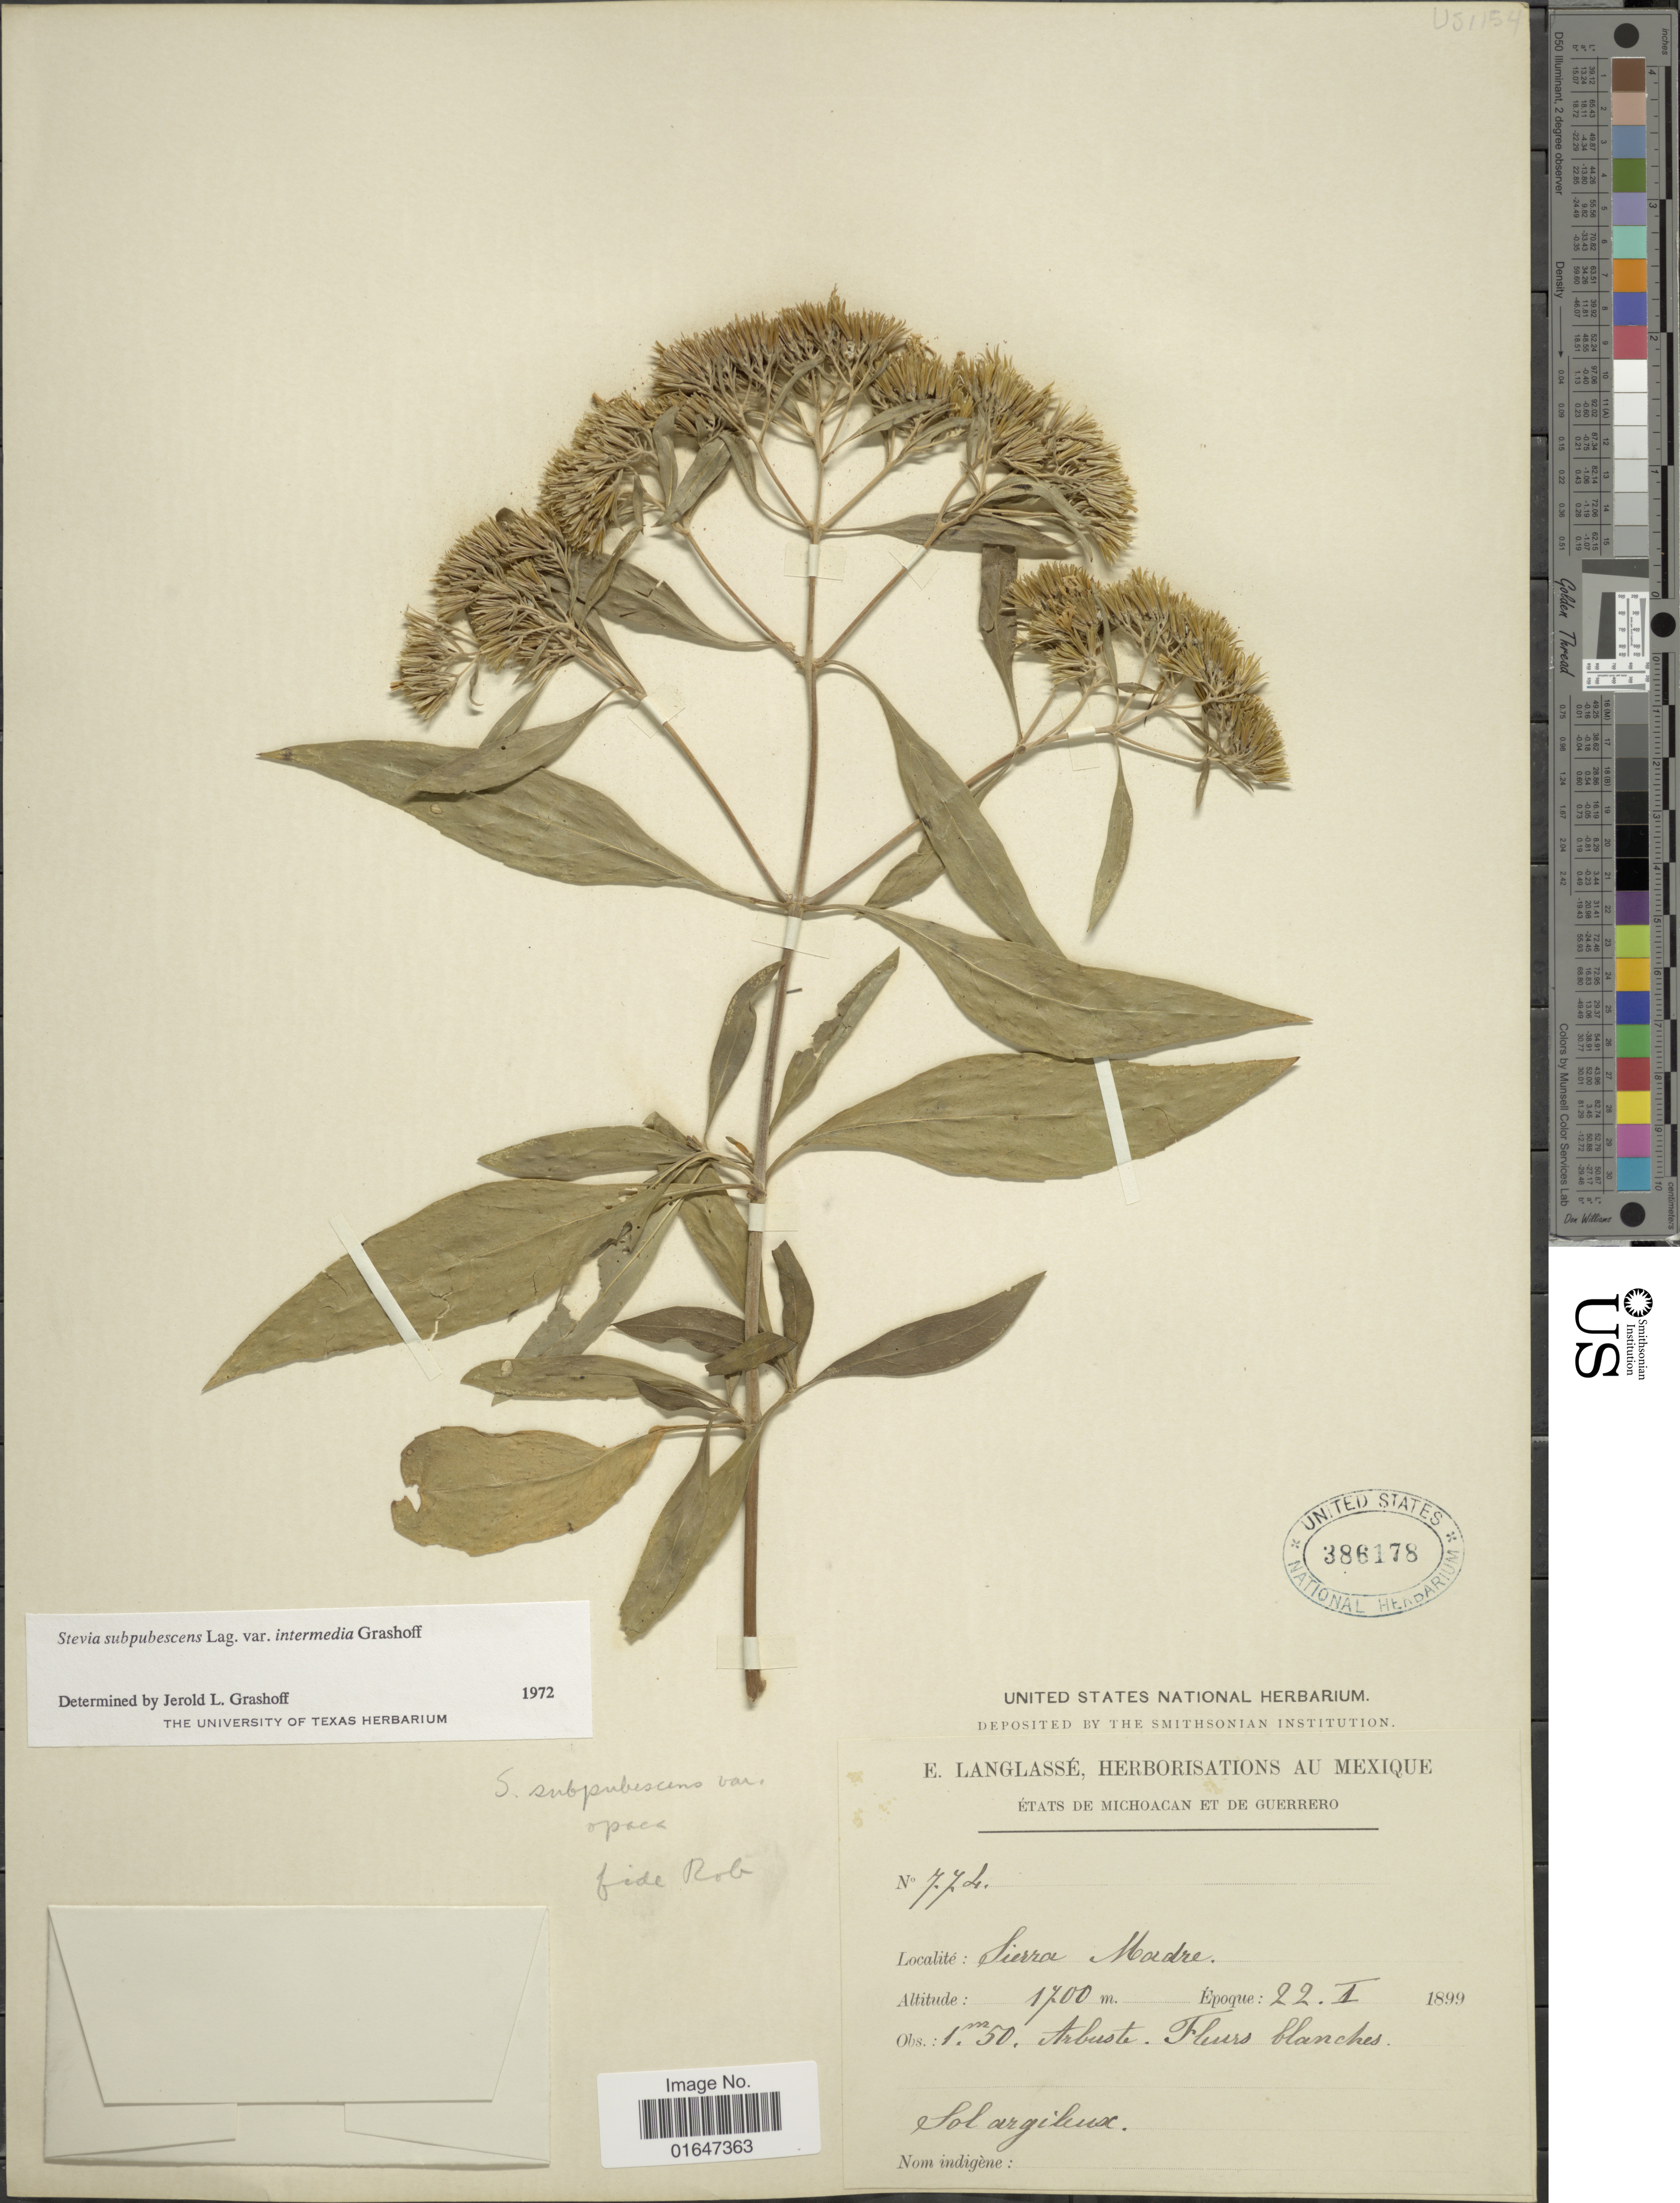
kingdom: Plantae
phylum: Tracheophyta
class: Magnoliopsida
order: Asterales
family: Asteraceae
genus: Stevia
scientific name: Stevia subpubescens var. intermedia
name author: Grashoff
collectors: E. Langlassé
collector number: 774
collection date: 1899-01-22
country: Mexico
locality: Etats de Michoacan et Guerrero, Sierra Madre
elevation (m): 1700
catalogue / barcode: US 386178